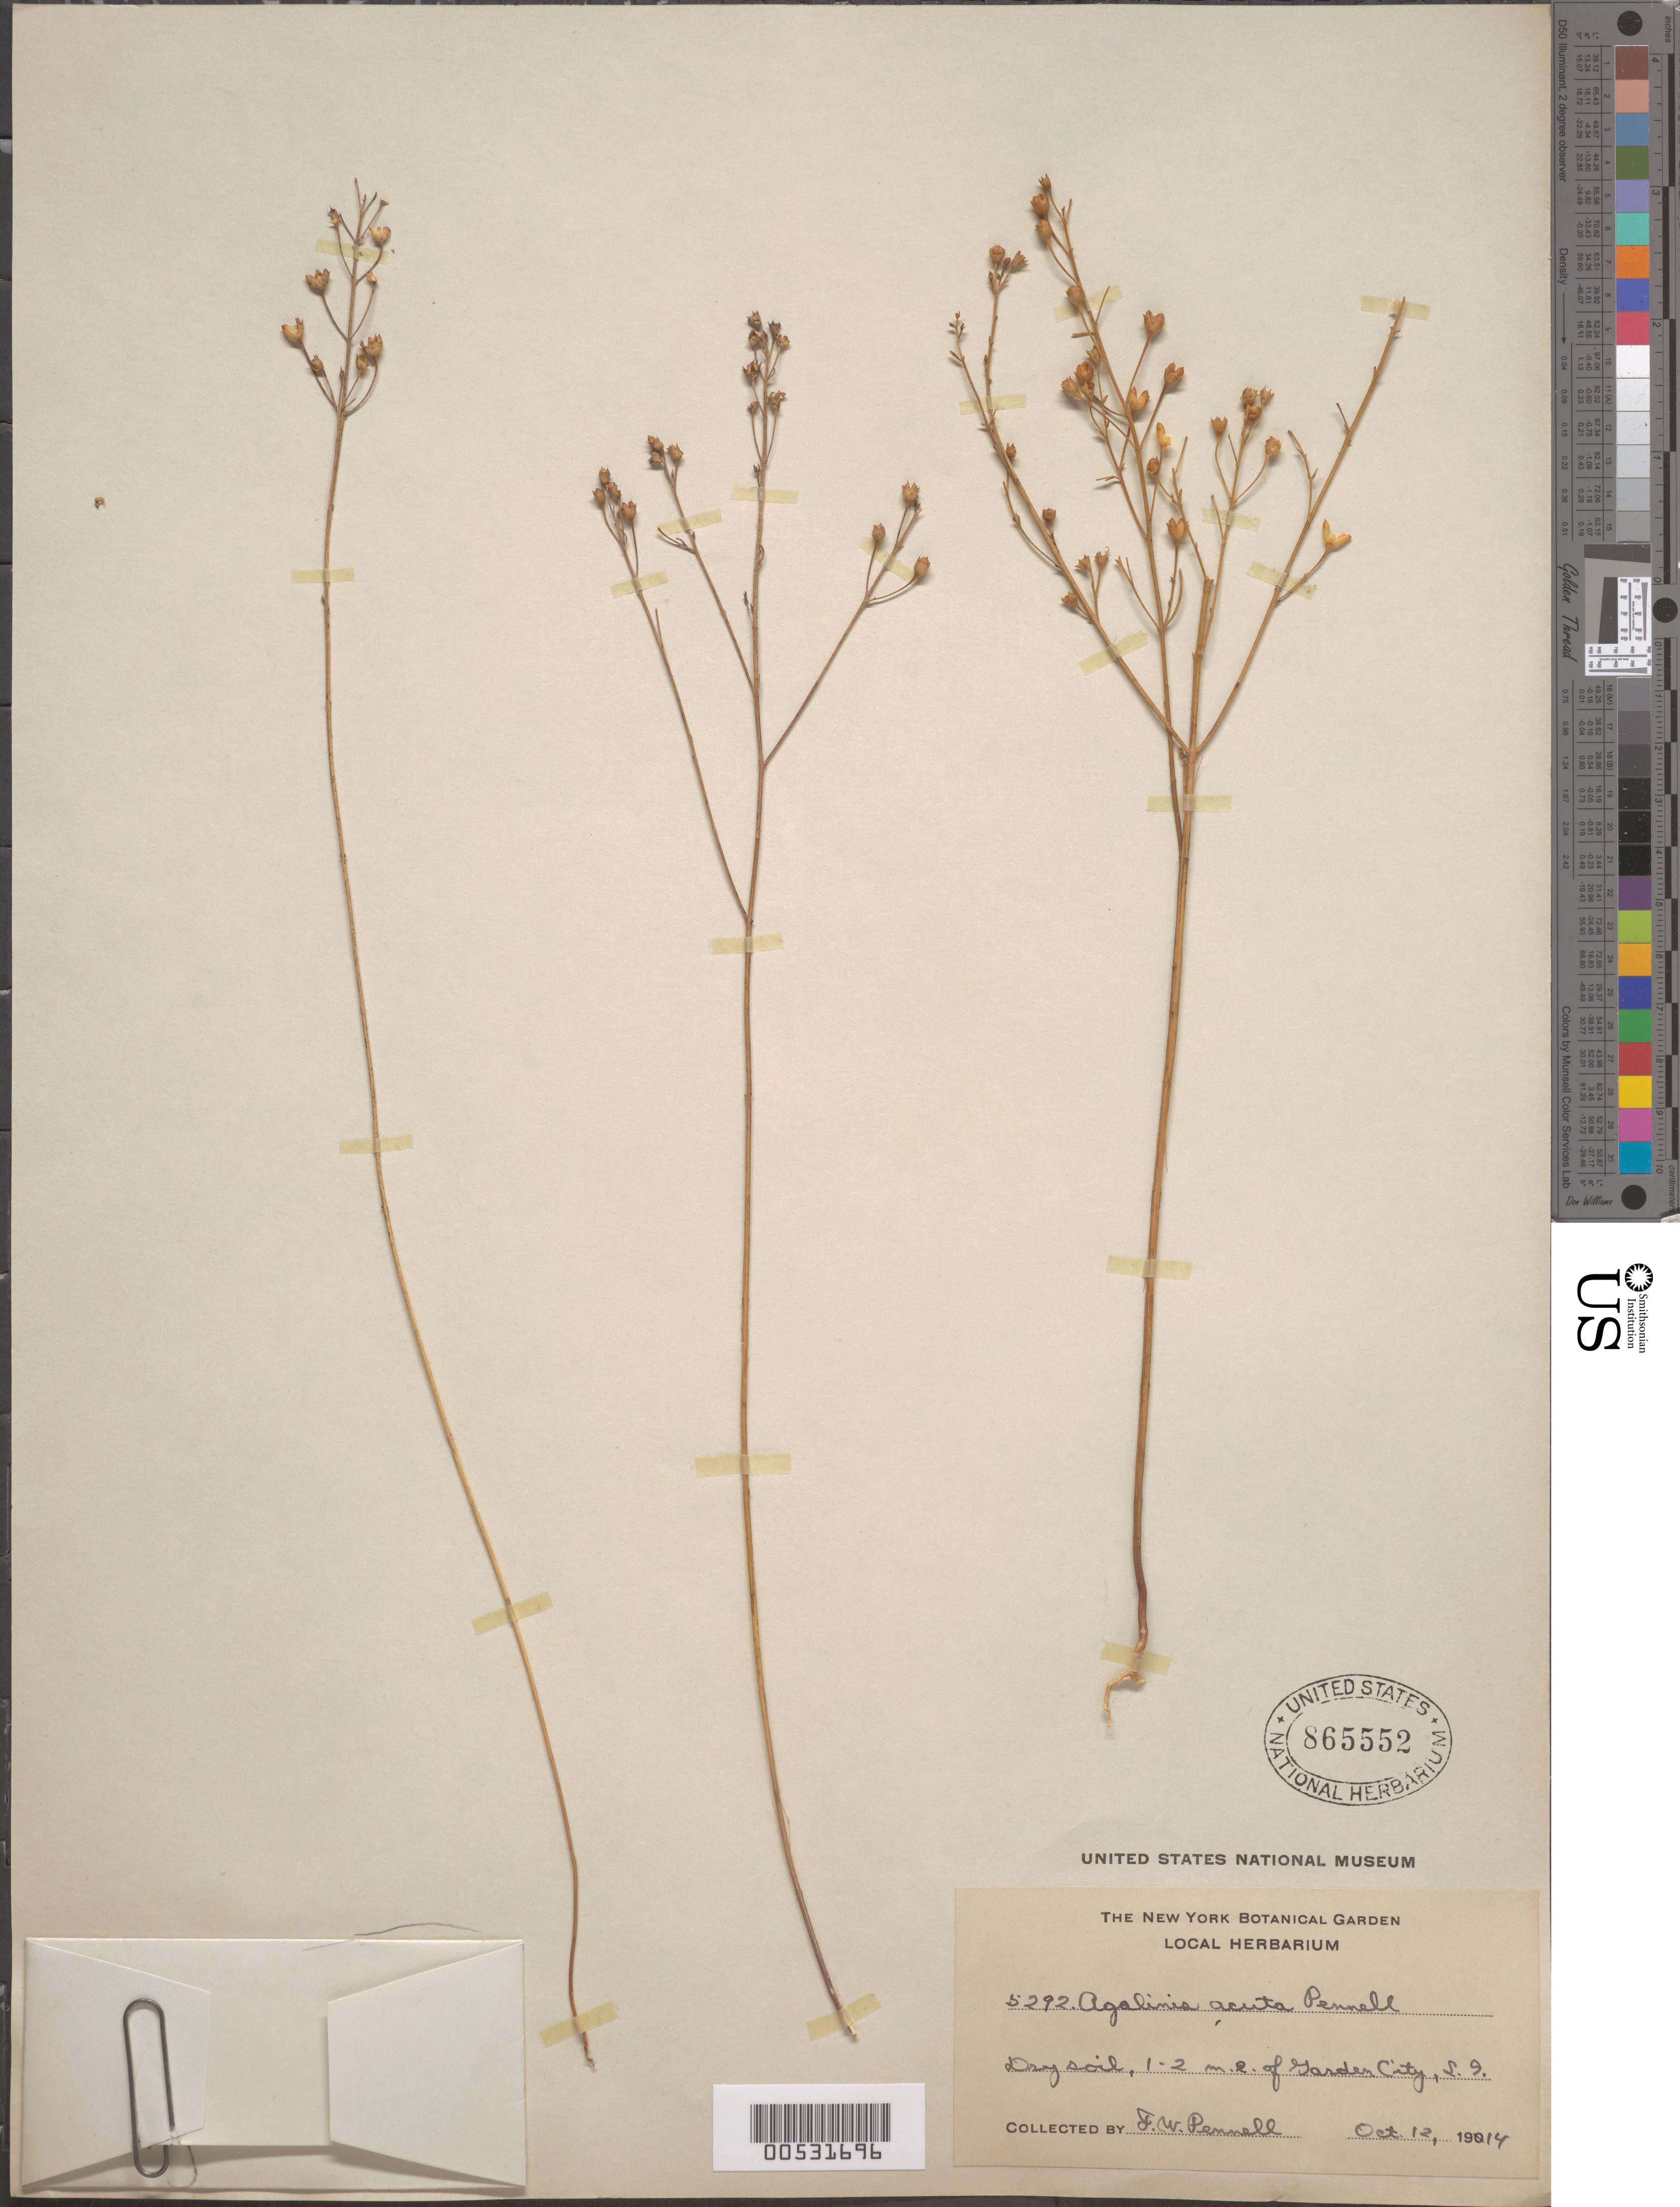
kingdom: Plantae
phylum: Tracheophyta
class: Magnoliopsida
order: Lamiales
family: Orobanchaceae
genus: Agalinis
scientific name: Agalinis acuta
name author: Pennell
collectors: F. W. Pennell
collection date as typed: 12 Oct 1914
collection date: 1914-10-12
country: United States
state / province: New York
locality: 1-2 mi. E of Garden City.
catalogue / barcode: US 865552